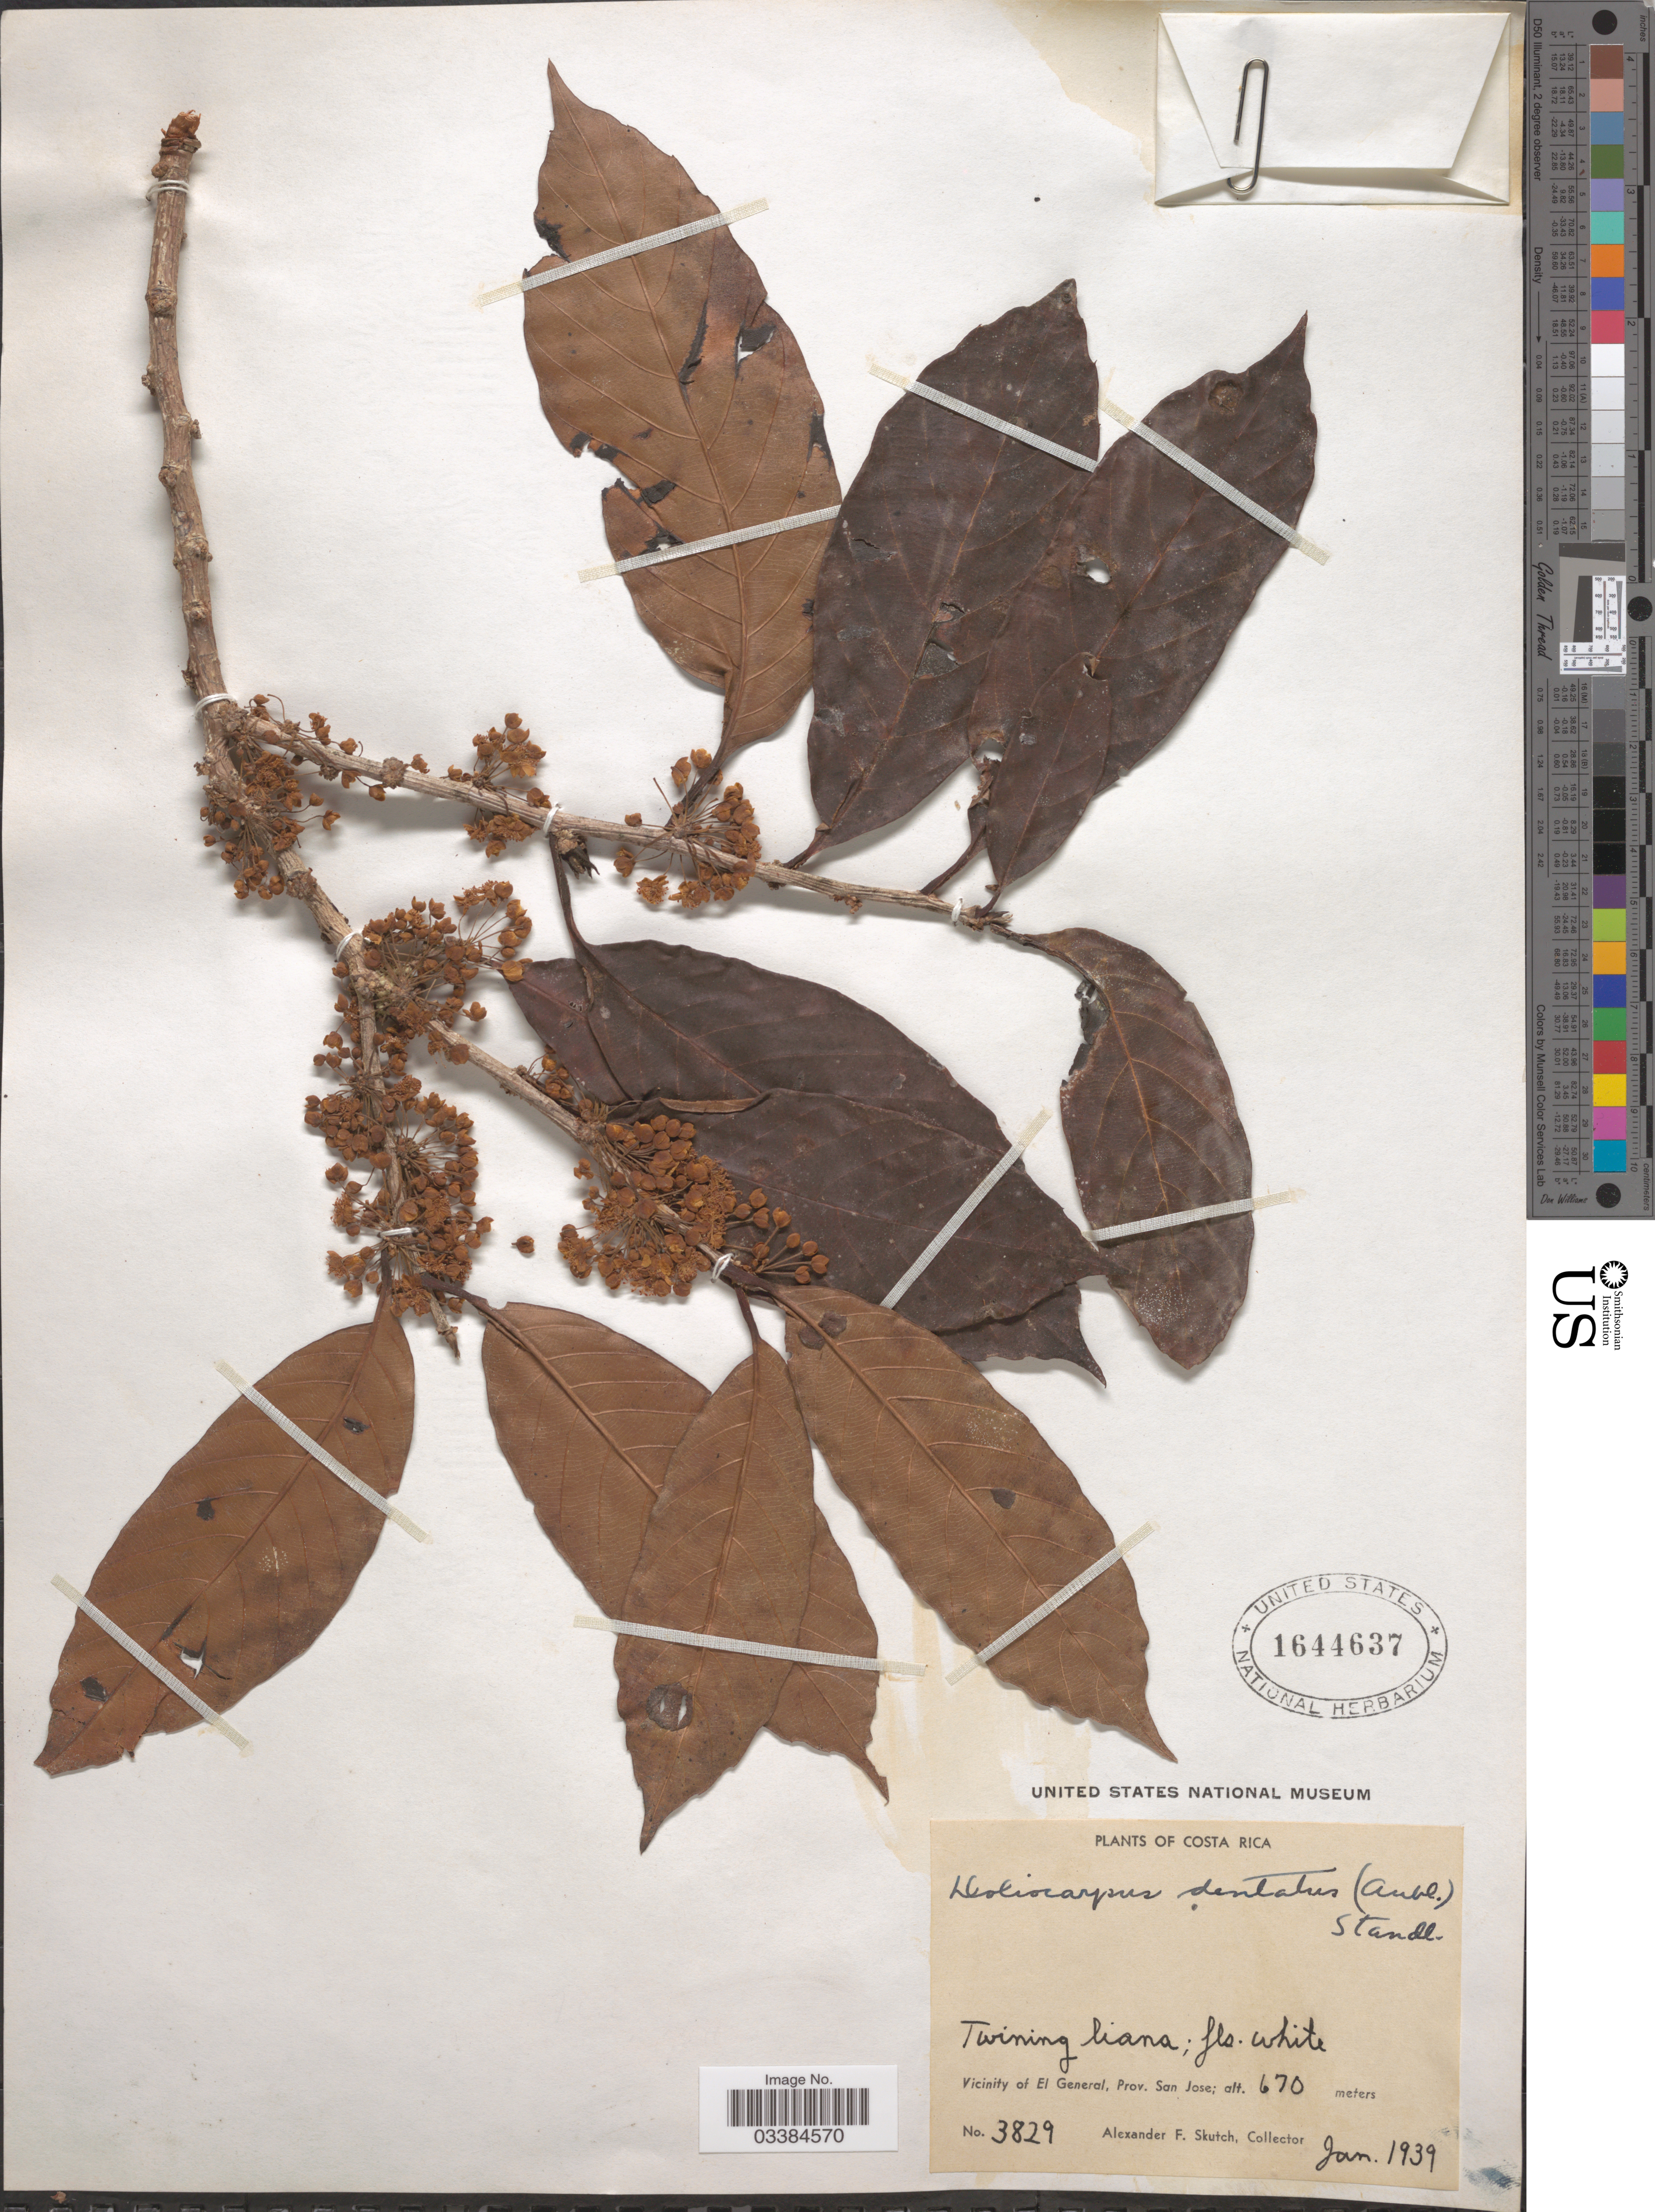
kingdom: Plantae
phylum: Tracheophyta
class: Magnoliopsida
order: Dilleniales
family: Dilleniaceae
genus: Doliocarpus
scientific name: Doliocarpus dentatus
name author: (Aubl.) Standl.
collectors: A. F. Skutch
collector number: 3829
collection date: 1939-01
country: Costa Rica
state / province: San José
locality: Vicinity of El General.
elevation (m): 670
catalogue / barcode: US 1644637